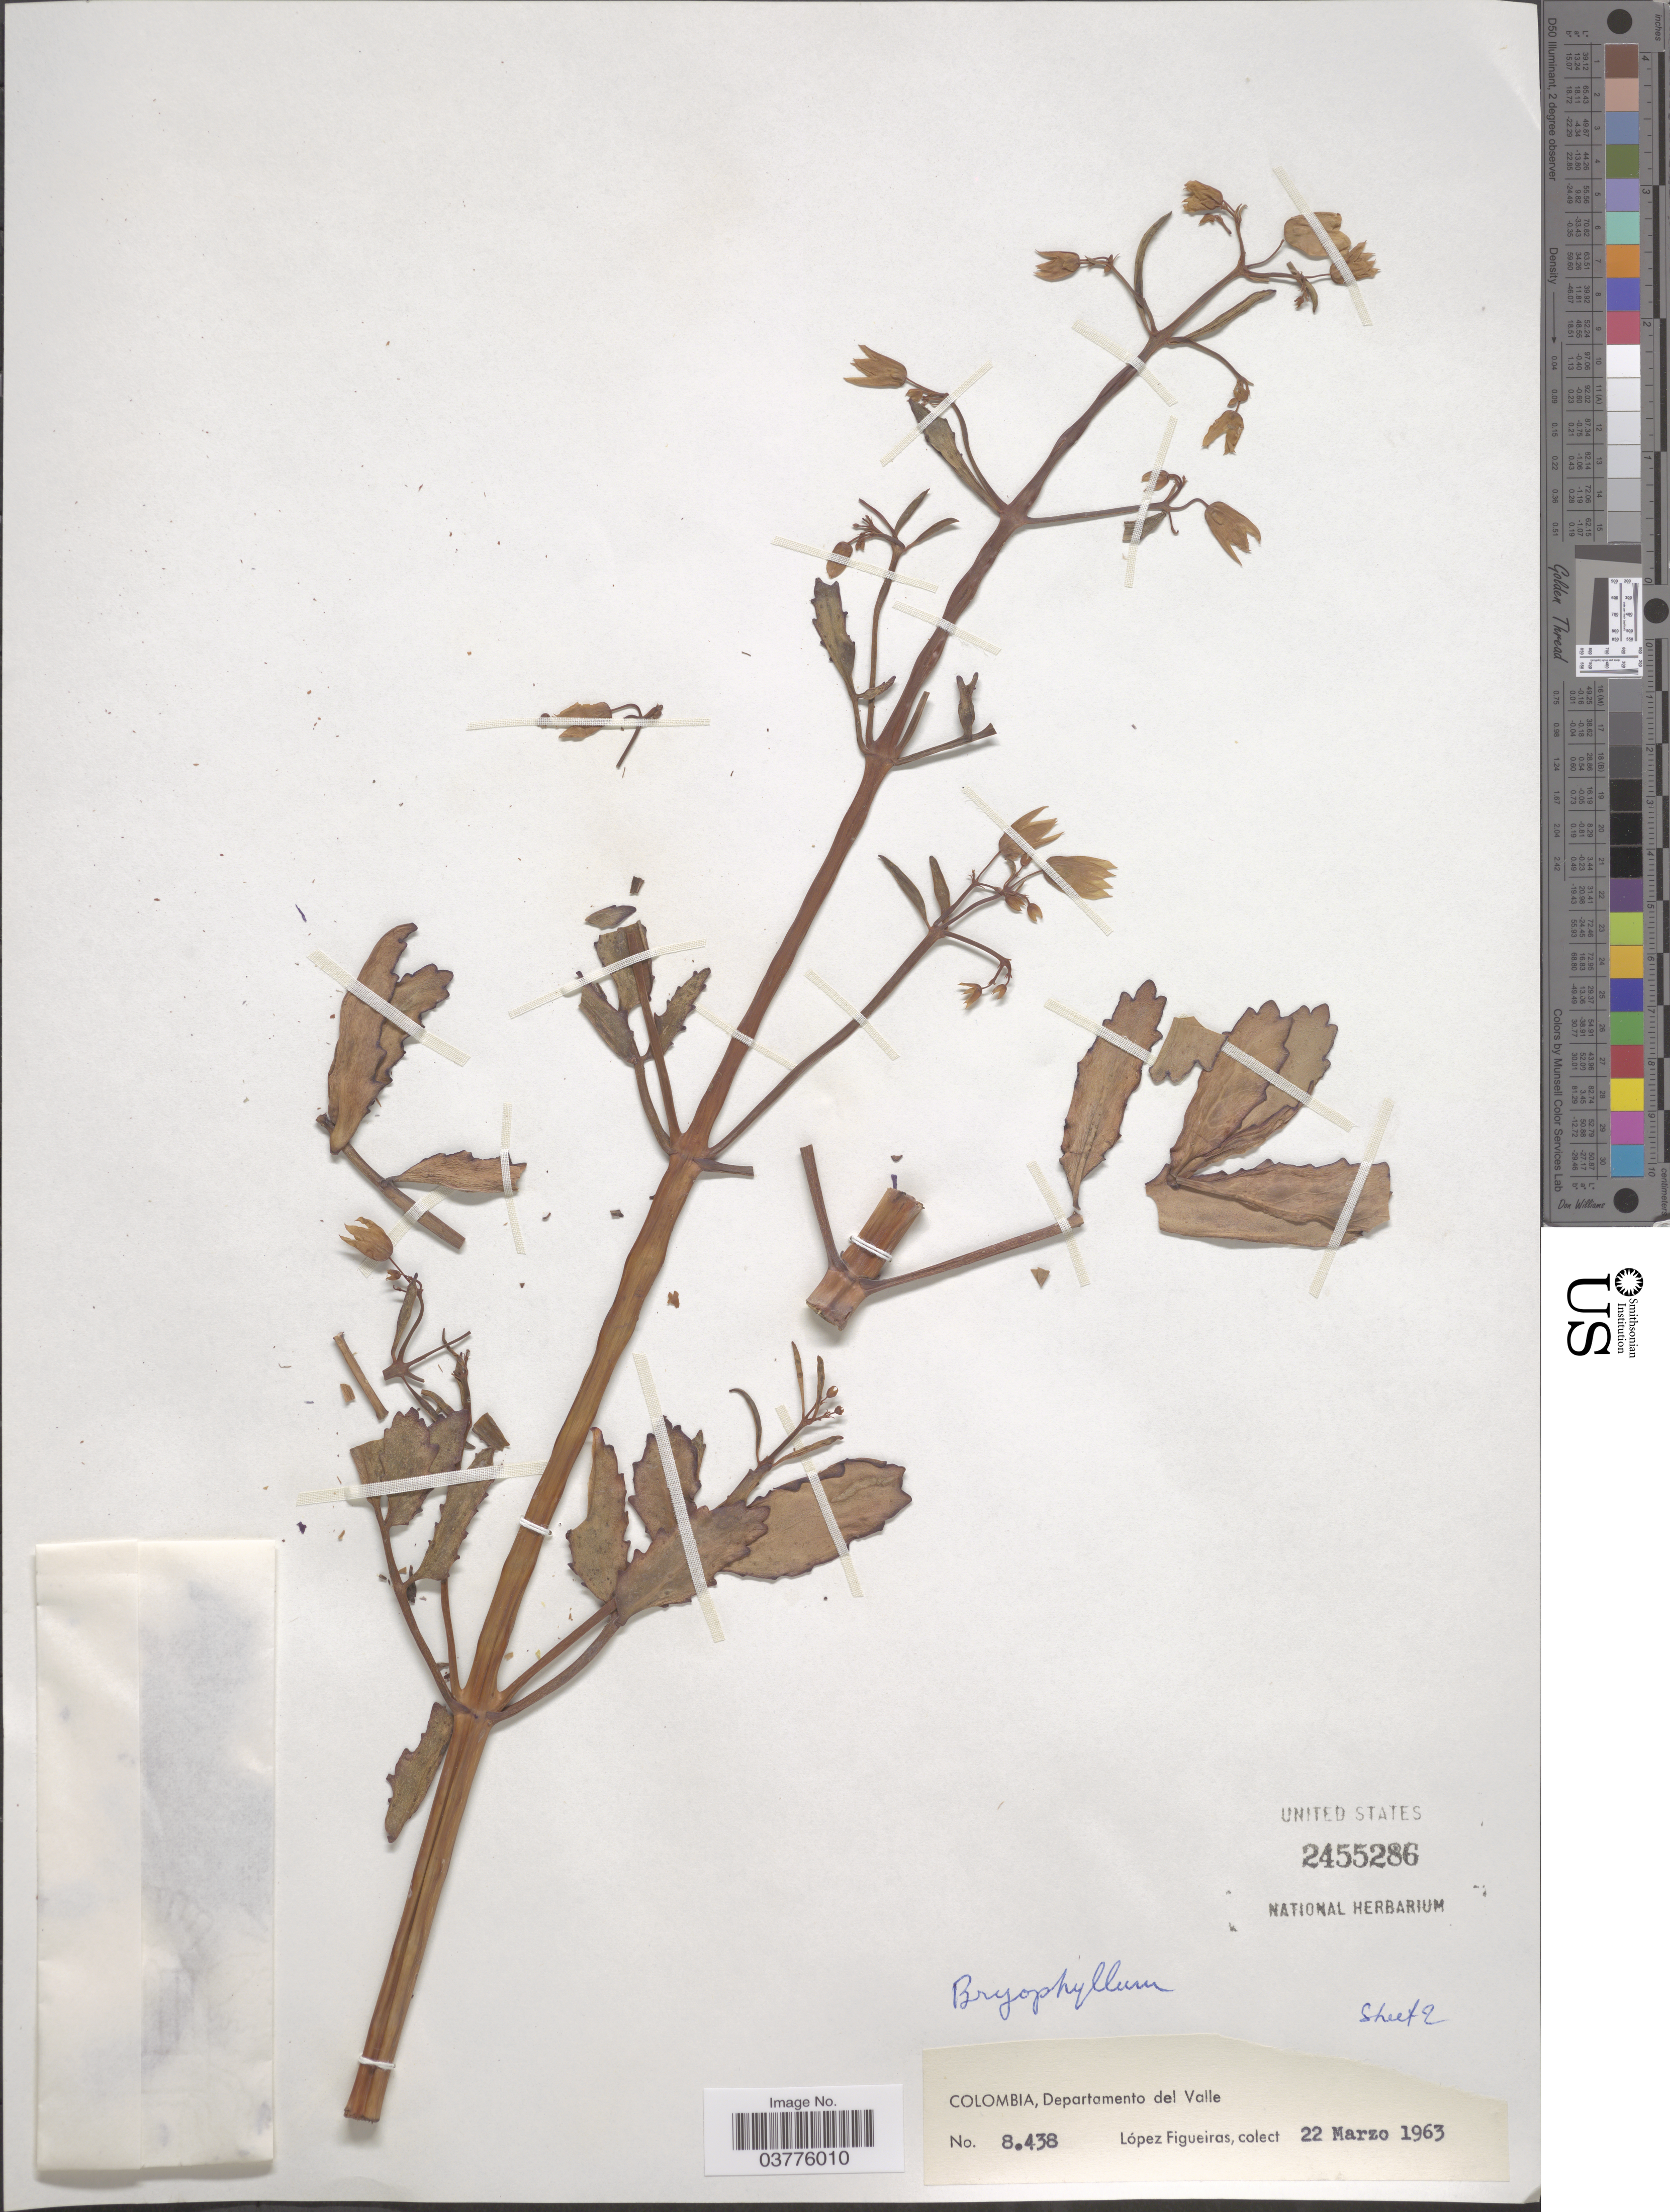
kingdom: Plantae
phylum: Tracheophyta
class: Magnoliopsida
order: Saxifragales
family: Crassulaceae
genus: Kalanchoe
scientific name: Kalanchoe sp.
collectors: M. López Figueiras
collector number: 8438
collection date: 1963-03-22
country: Colombia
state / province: Valle del Cauca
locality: Departamento del Valle.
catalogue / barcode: US 2455286